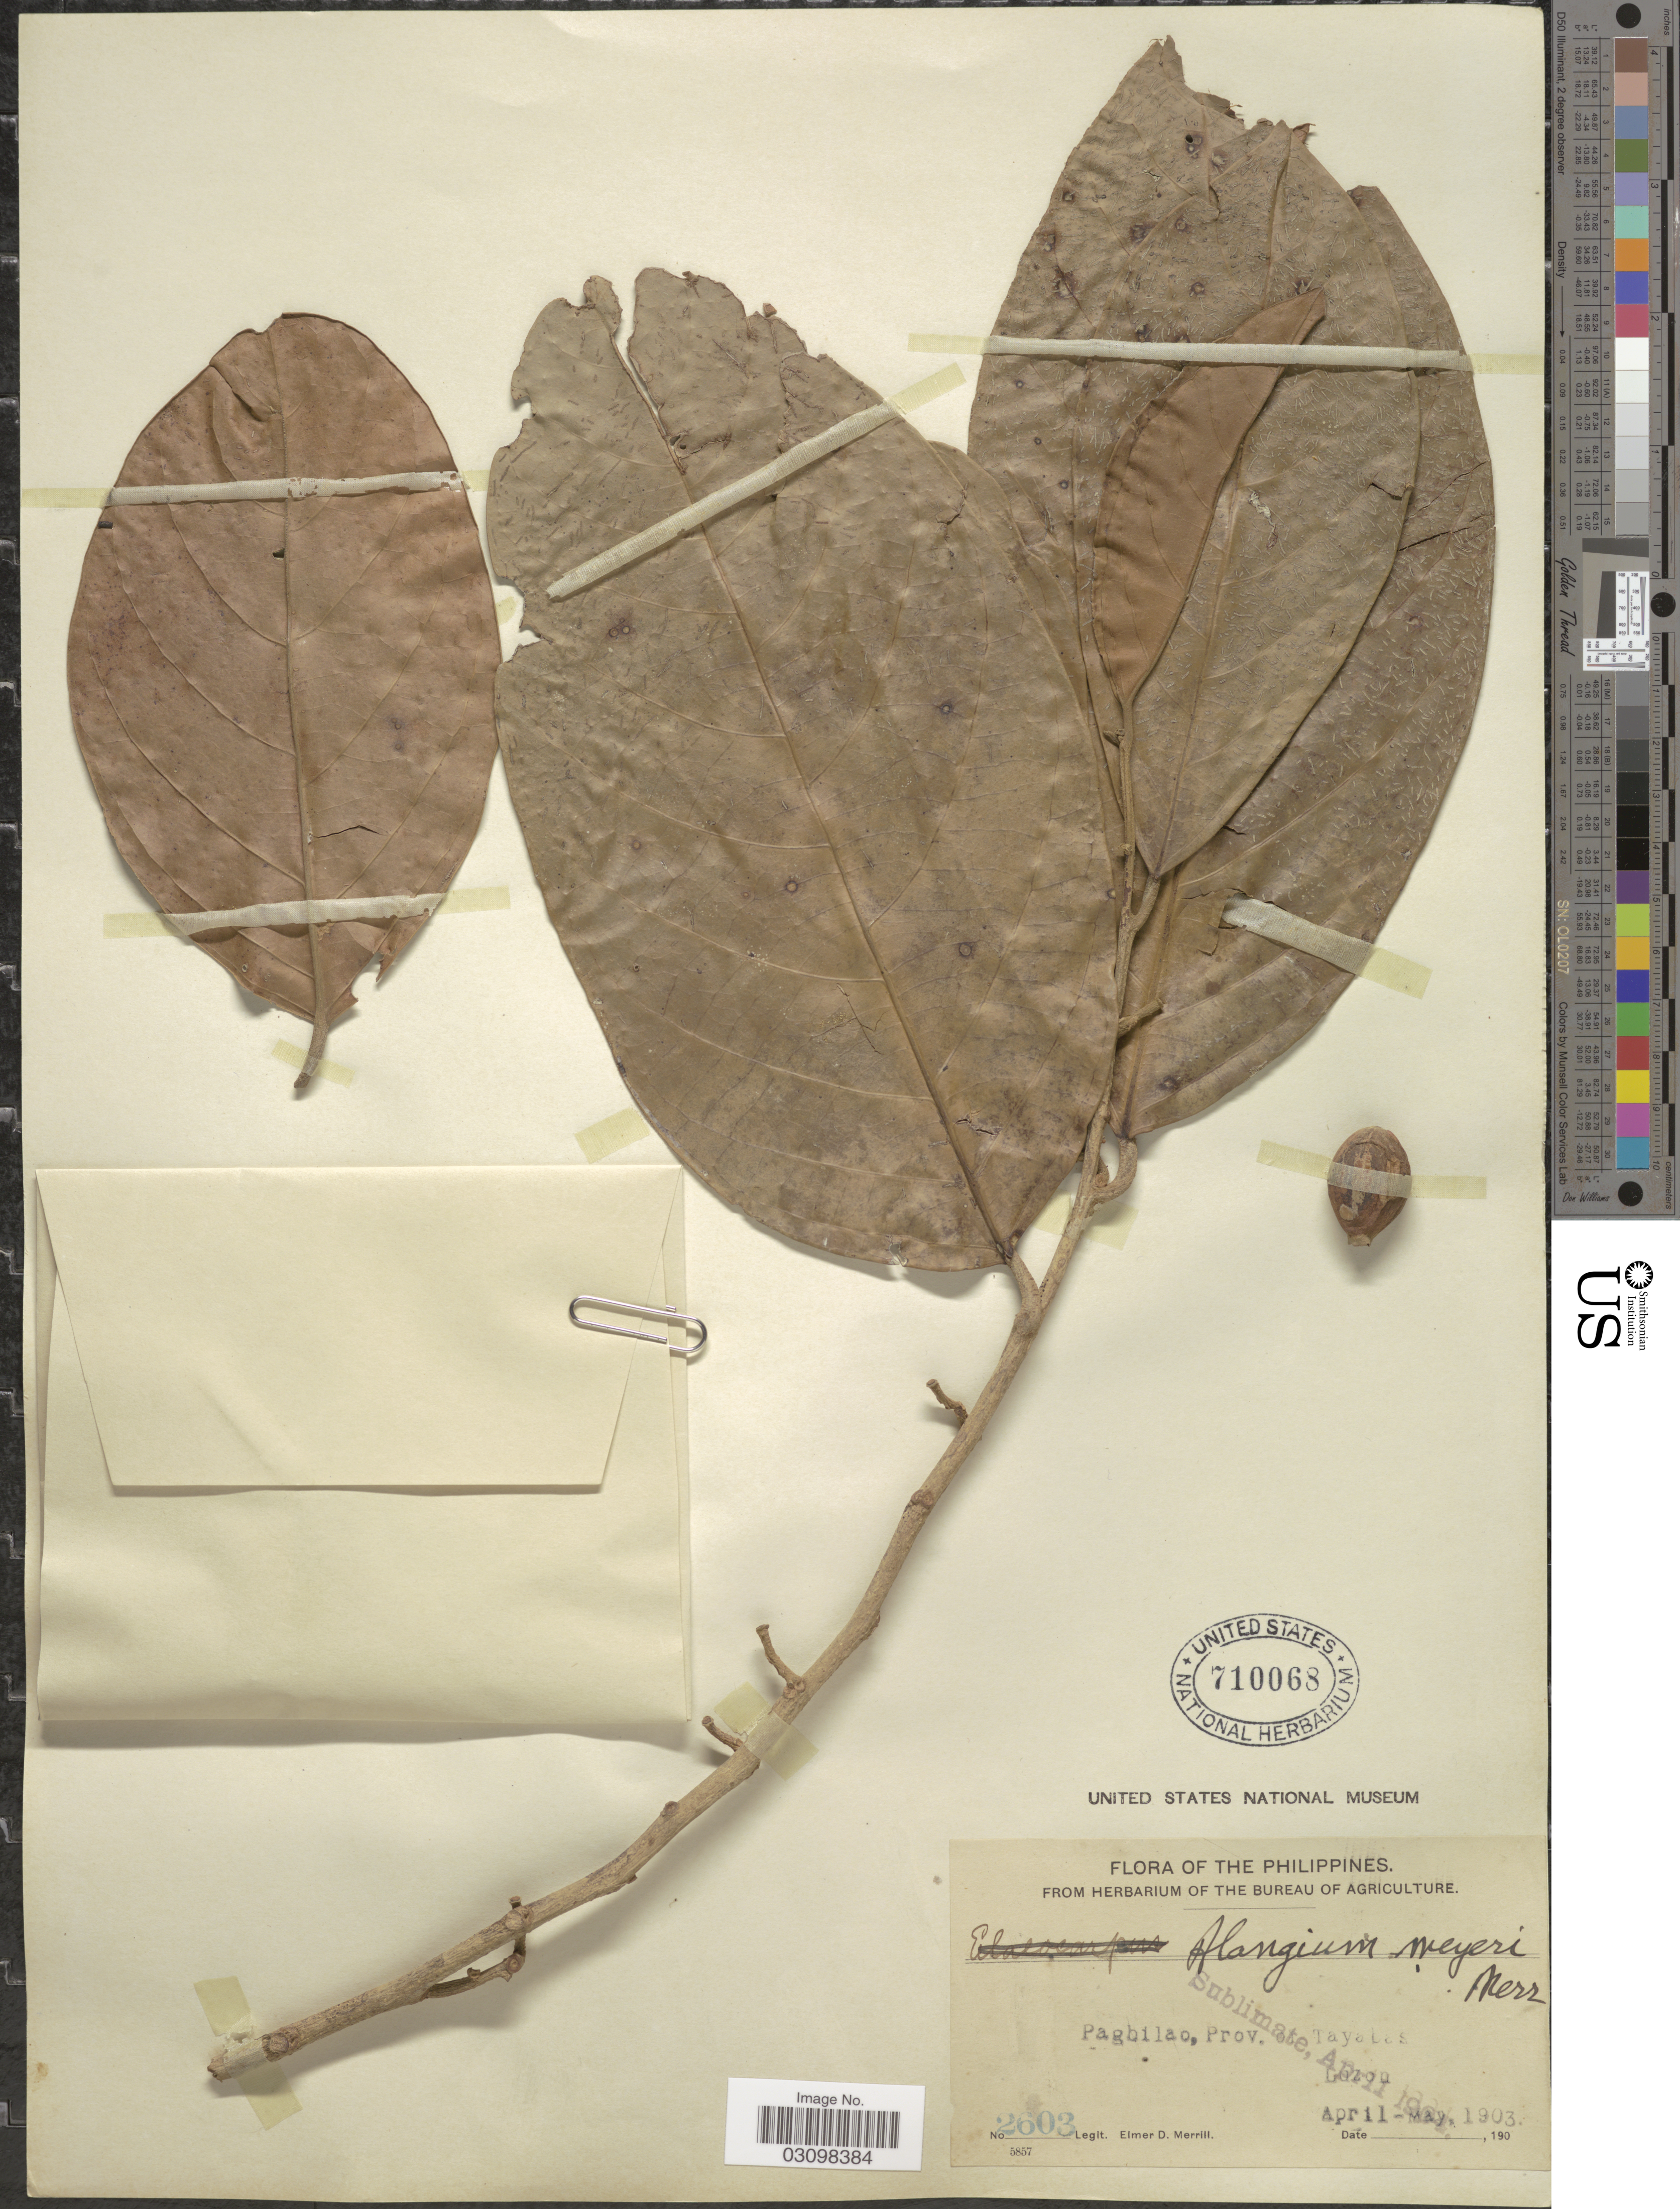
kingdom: Plantae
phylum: Tracheophyta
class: Magnoliopsida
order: Cornales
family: Cornaceae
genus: Alangium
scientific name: Alangium javanicum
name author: (Blume) Wangerin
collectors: E. D. Merrill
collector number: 2603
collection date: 1903-04/1903-05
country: Philippines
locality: Pagbilao, Prov. of Tayabas. Luzon.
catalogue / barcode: US 710068